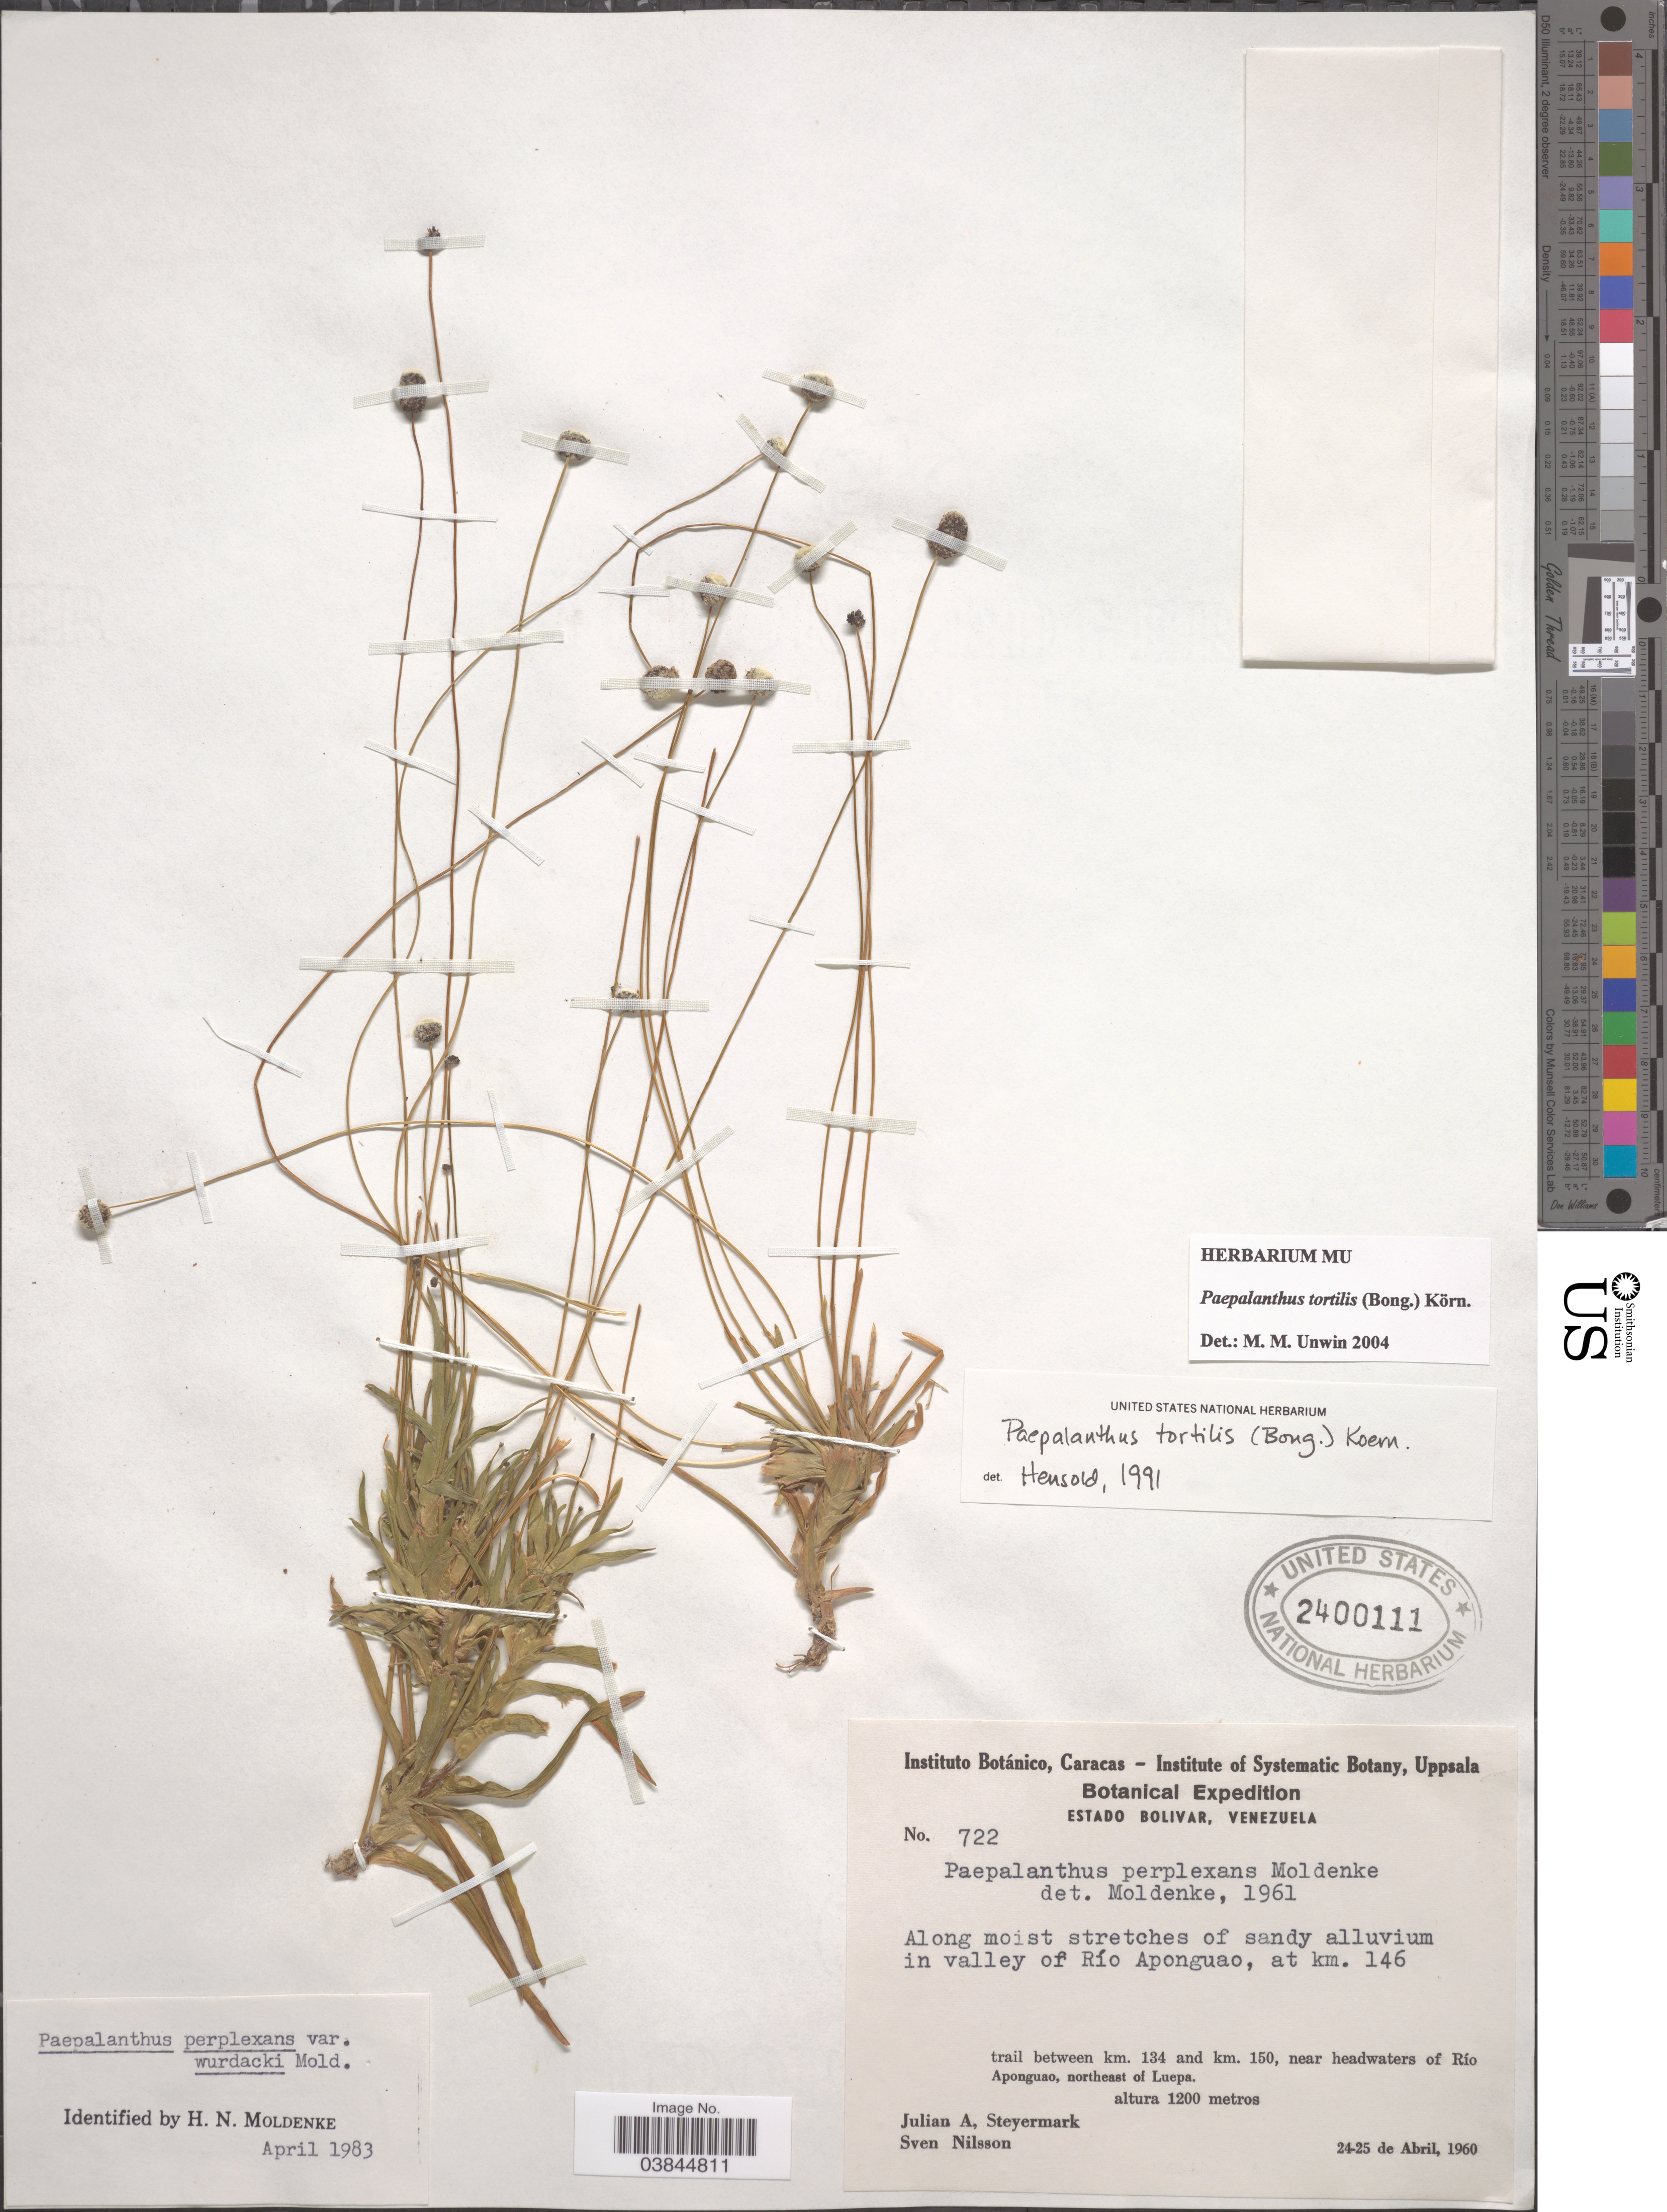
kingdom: Plantae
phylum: Tracheophyta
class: Liliopsida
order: Poales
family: Eriocaulaceae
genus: Paepalanthus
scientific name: Paepalanthus tortilis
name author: (Bong.) Koern.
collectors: J. Steyermark & Sv. Nilsson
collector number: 722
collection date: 1960-04-24/1960-04-25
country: Venezuela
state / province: Bolivar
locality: In valley of Río Aponguao, at km. 146. Trail between km. 134 and km. 150, near headwaters of Río Aponguao, northeast of Luepa.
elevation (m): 1200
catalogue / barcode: US 2400111